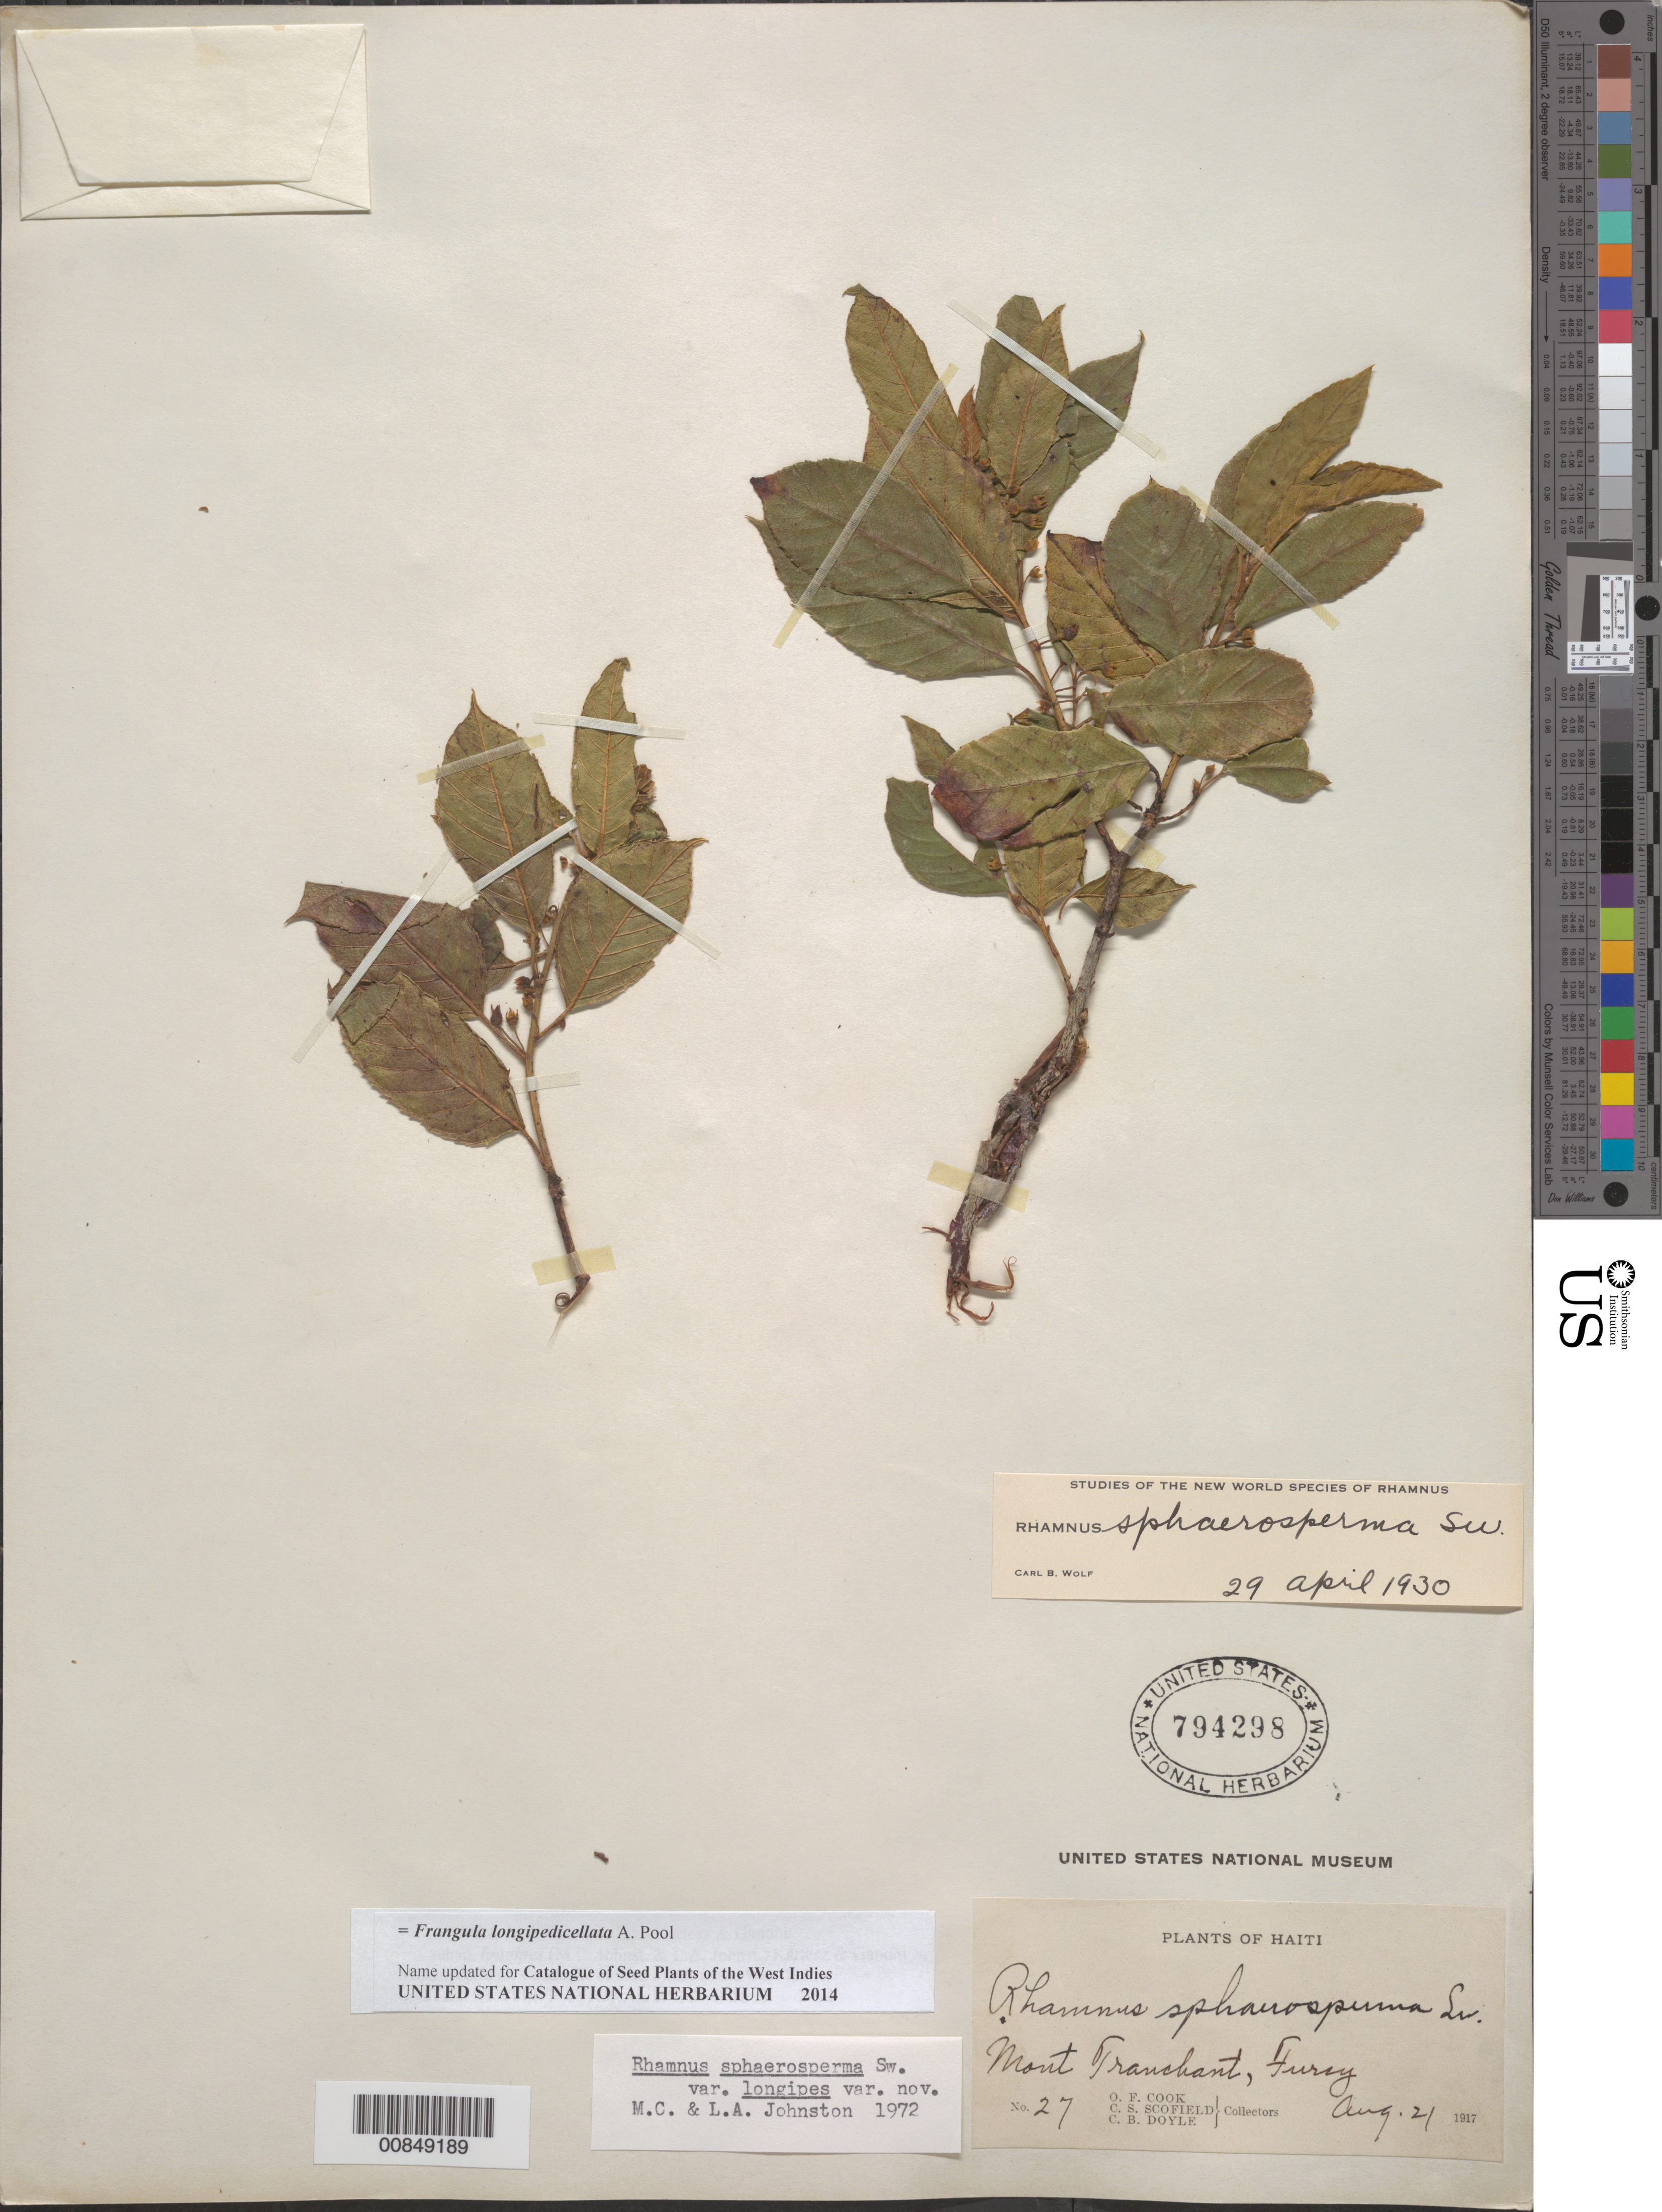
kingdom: Plantae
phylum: Tracheophyta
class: Magnoliopsida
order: Rosales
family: Rhamnaceae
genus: Frangula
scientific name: Frangula longipedicellata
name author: A. Pool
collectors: O. F. Cook, C. Scofield & C. Doyle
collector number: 27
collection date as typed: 21 Aug 1917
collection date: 1917-08-21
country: Haiti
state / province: Óuest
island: Hispaniola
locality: Mont Tranchant, Furcy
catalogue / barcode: US 794298